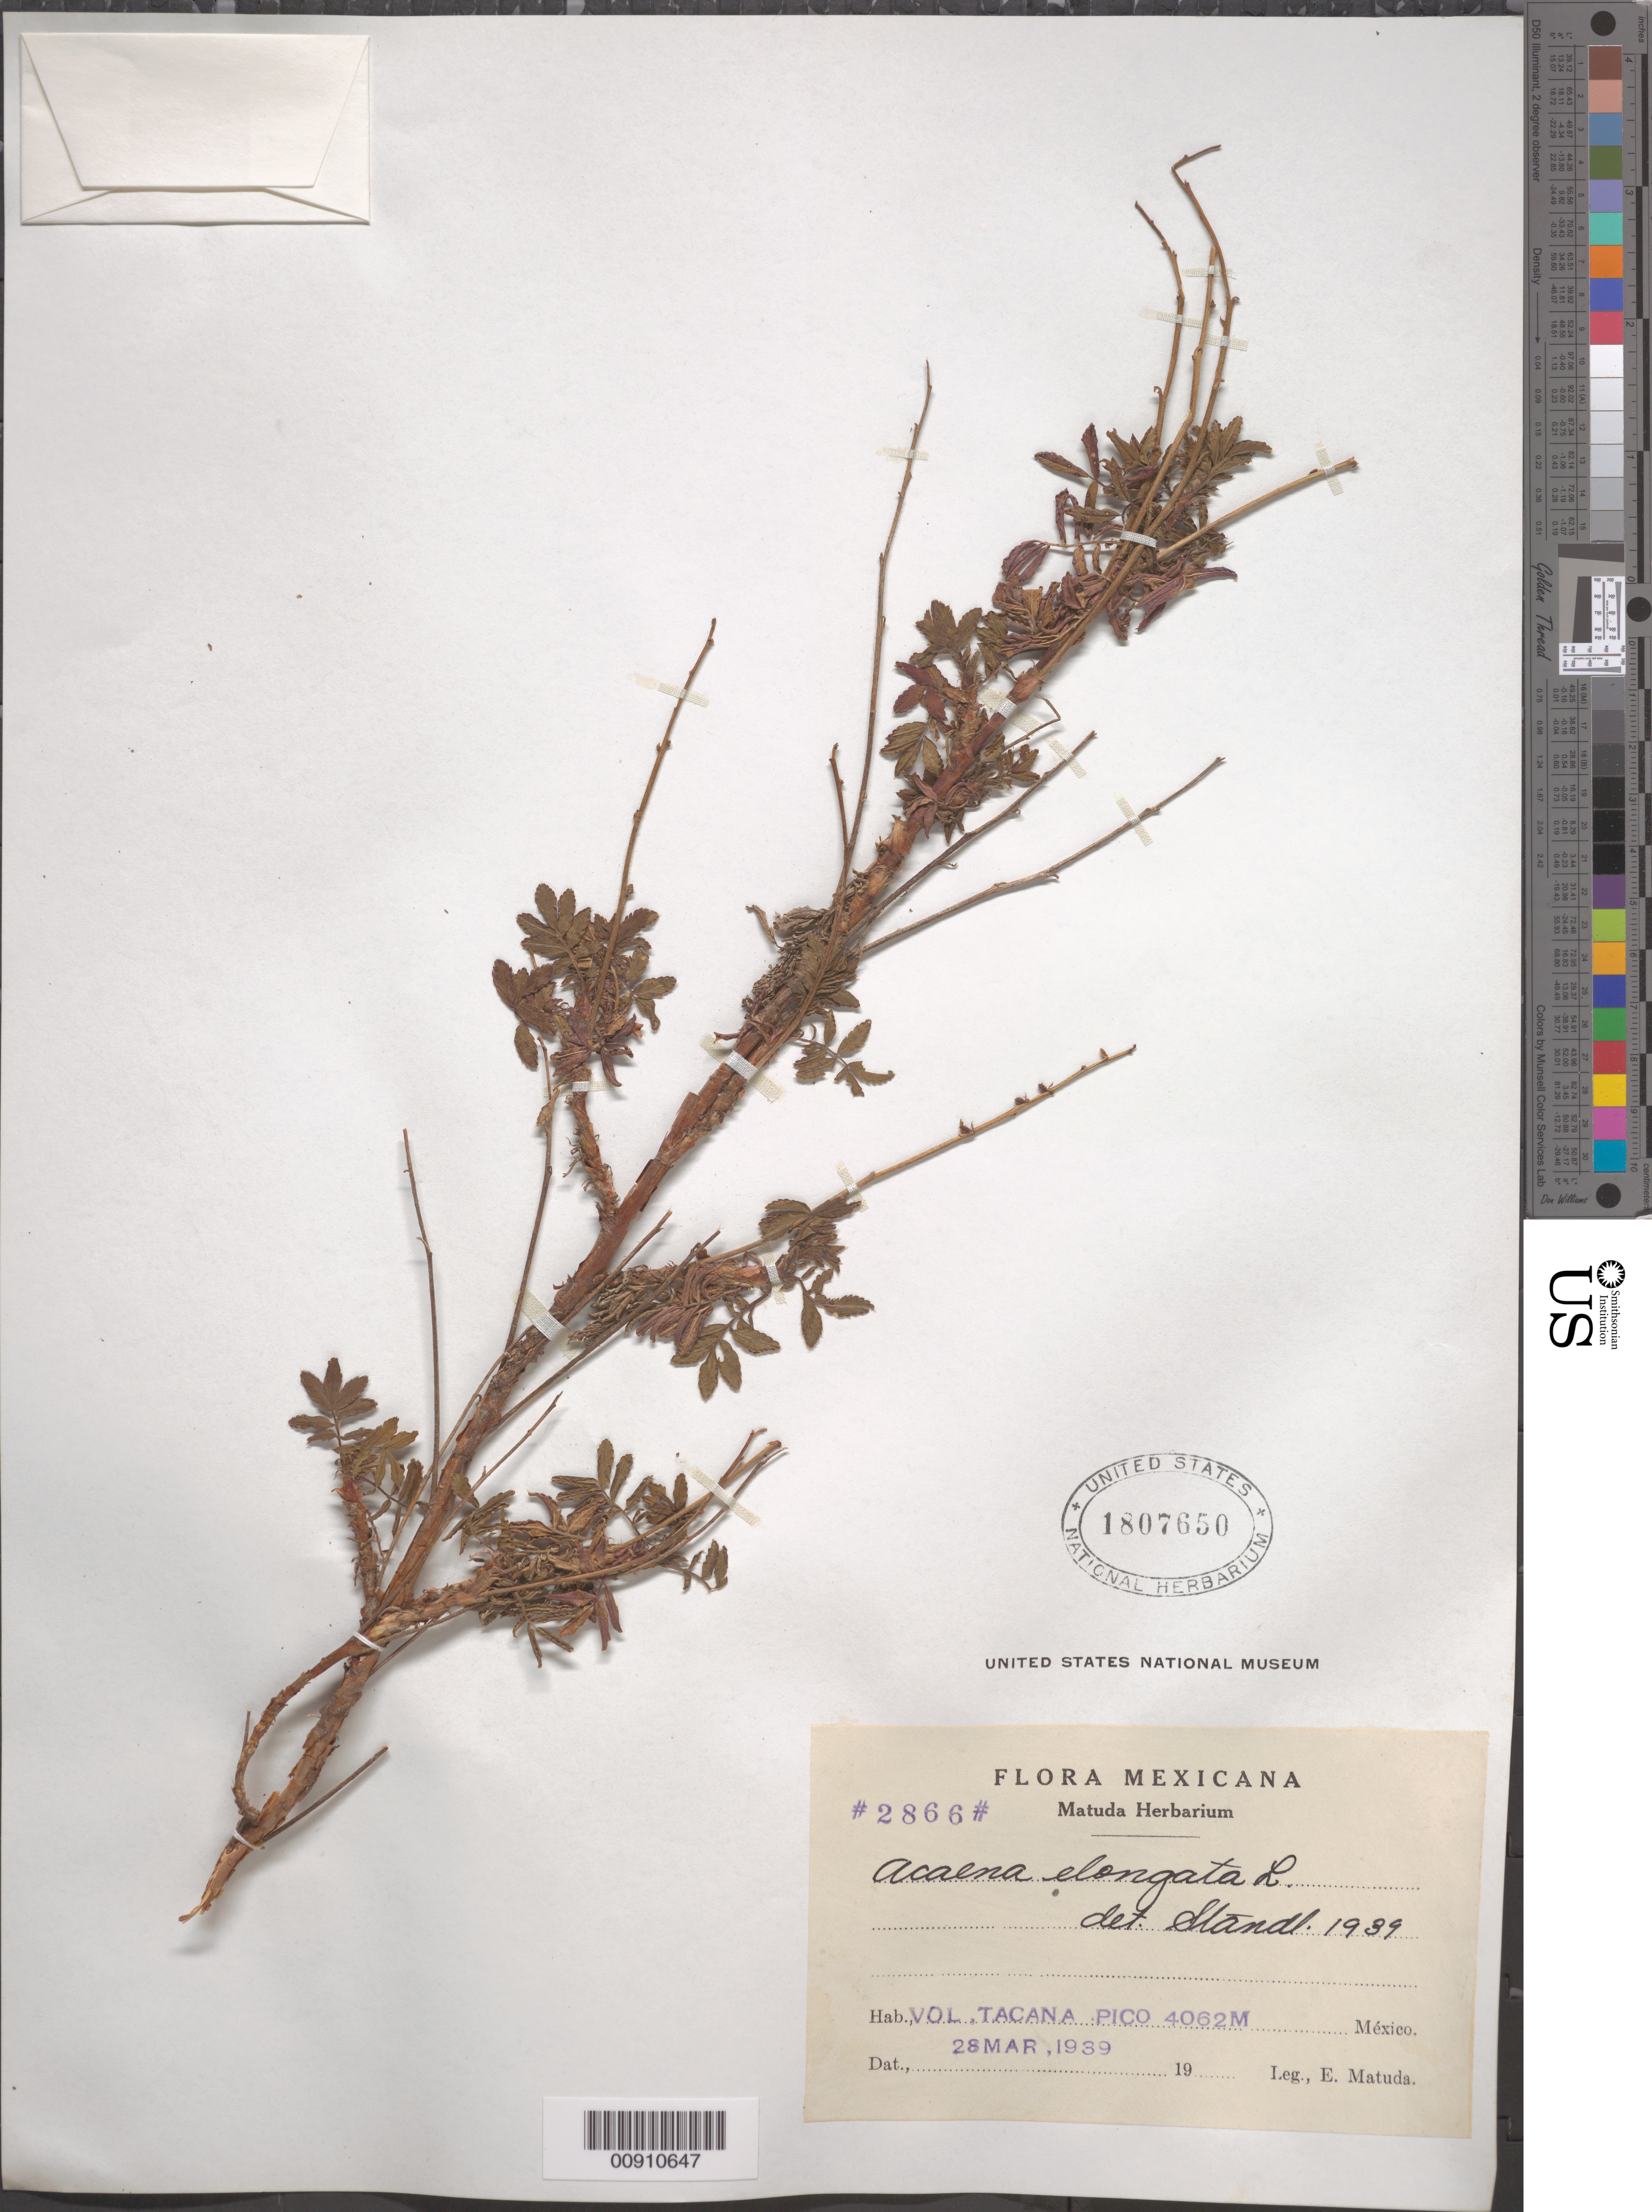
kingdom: Plantae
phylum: Tracheophyta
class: Magnoliopsida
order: Rosales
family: Rosaceae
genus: Acaena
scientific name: Acaena elongata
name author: L.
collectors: E. Matuda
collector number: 2866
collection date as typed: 28 Mar 1939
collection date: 1939-03-28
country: Mexico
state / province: Chiapas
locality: Vol. Tacana Pico.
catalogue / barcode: US 1807650